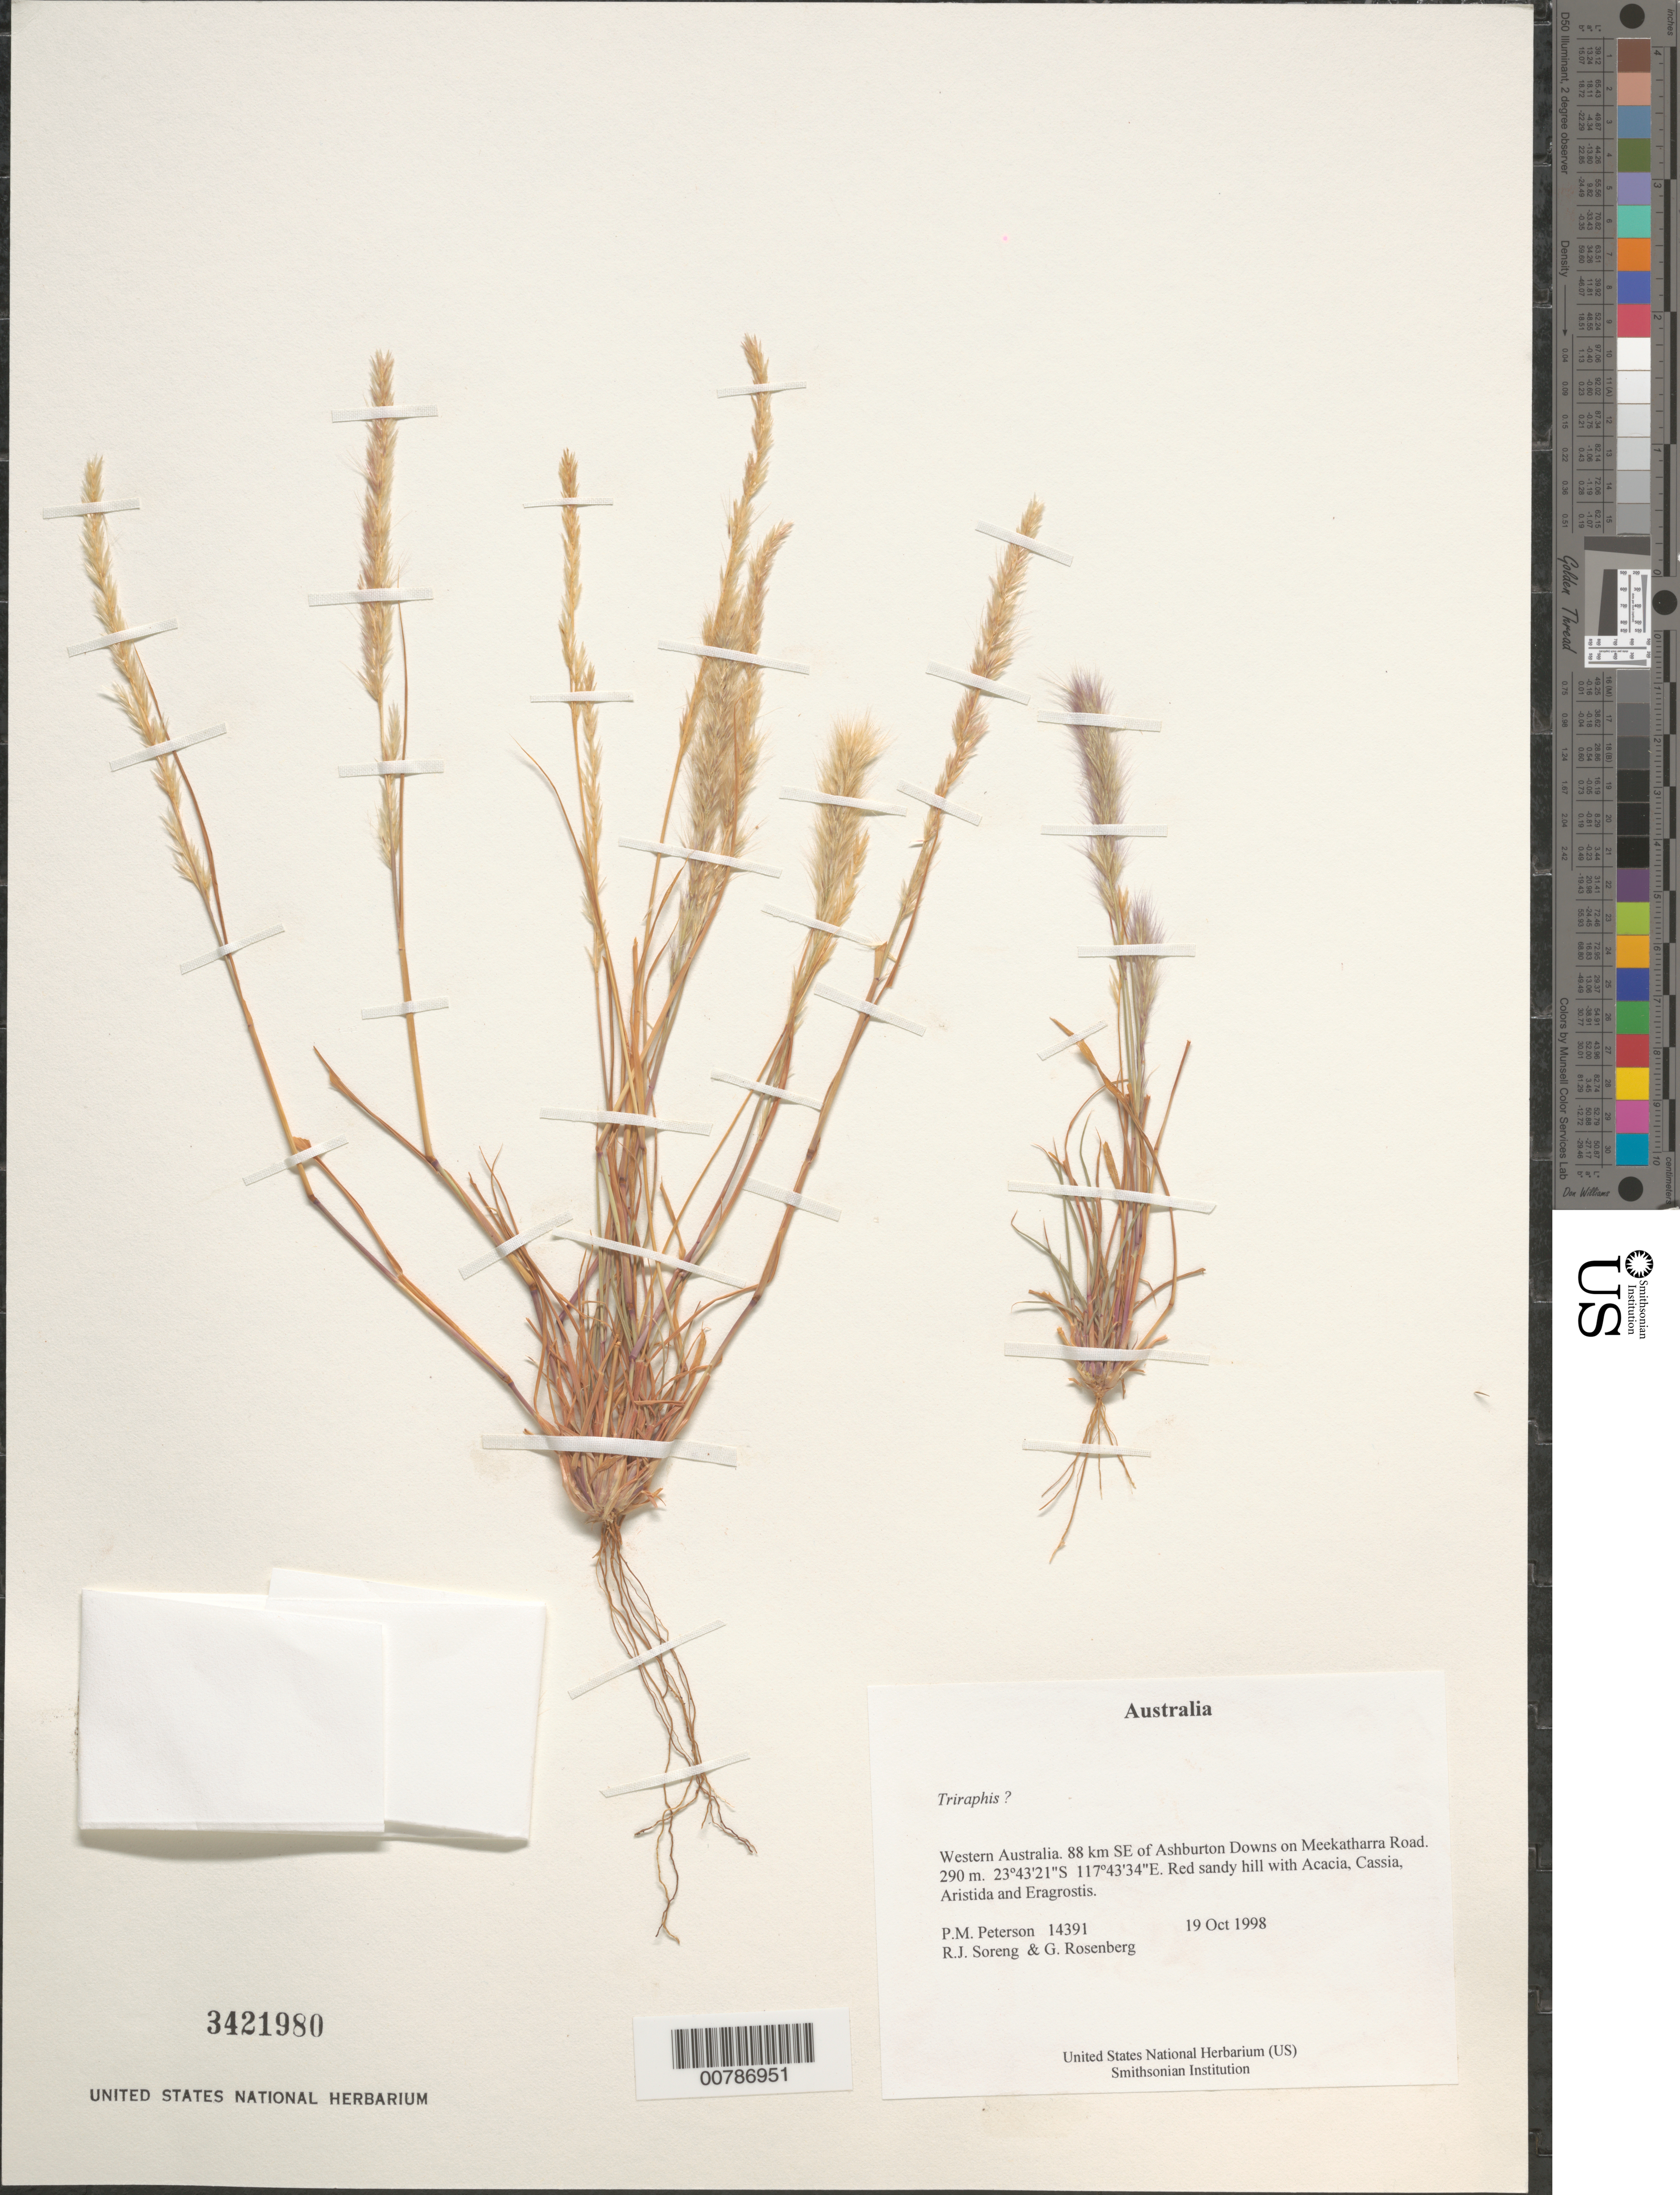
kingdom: Plantae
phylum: Tracheophyta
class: Liliopsida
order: Poales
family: Poaceae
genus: Triraphis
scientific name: Triraphis sp.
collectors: P. M. Peterson, R. J. Soreng & G. Rosenberg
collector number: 14391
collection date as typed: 19 Oct 1998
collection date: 1998-10-19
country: Australia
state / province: Western Australia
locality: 88 km SE of Ashburton Downs on Meekatharra Road.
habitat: Red sandy hill with Acacia, Cassia, Aristida and Eragrostis.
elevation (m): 290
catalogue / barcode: US 3421980